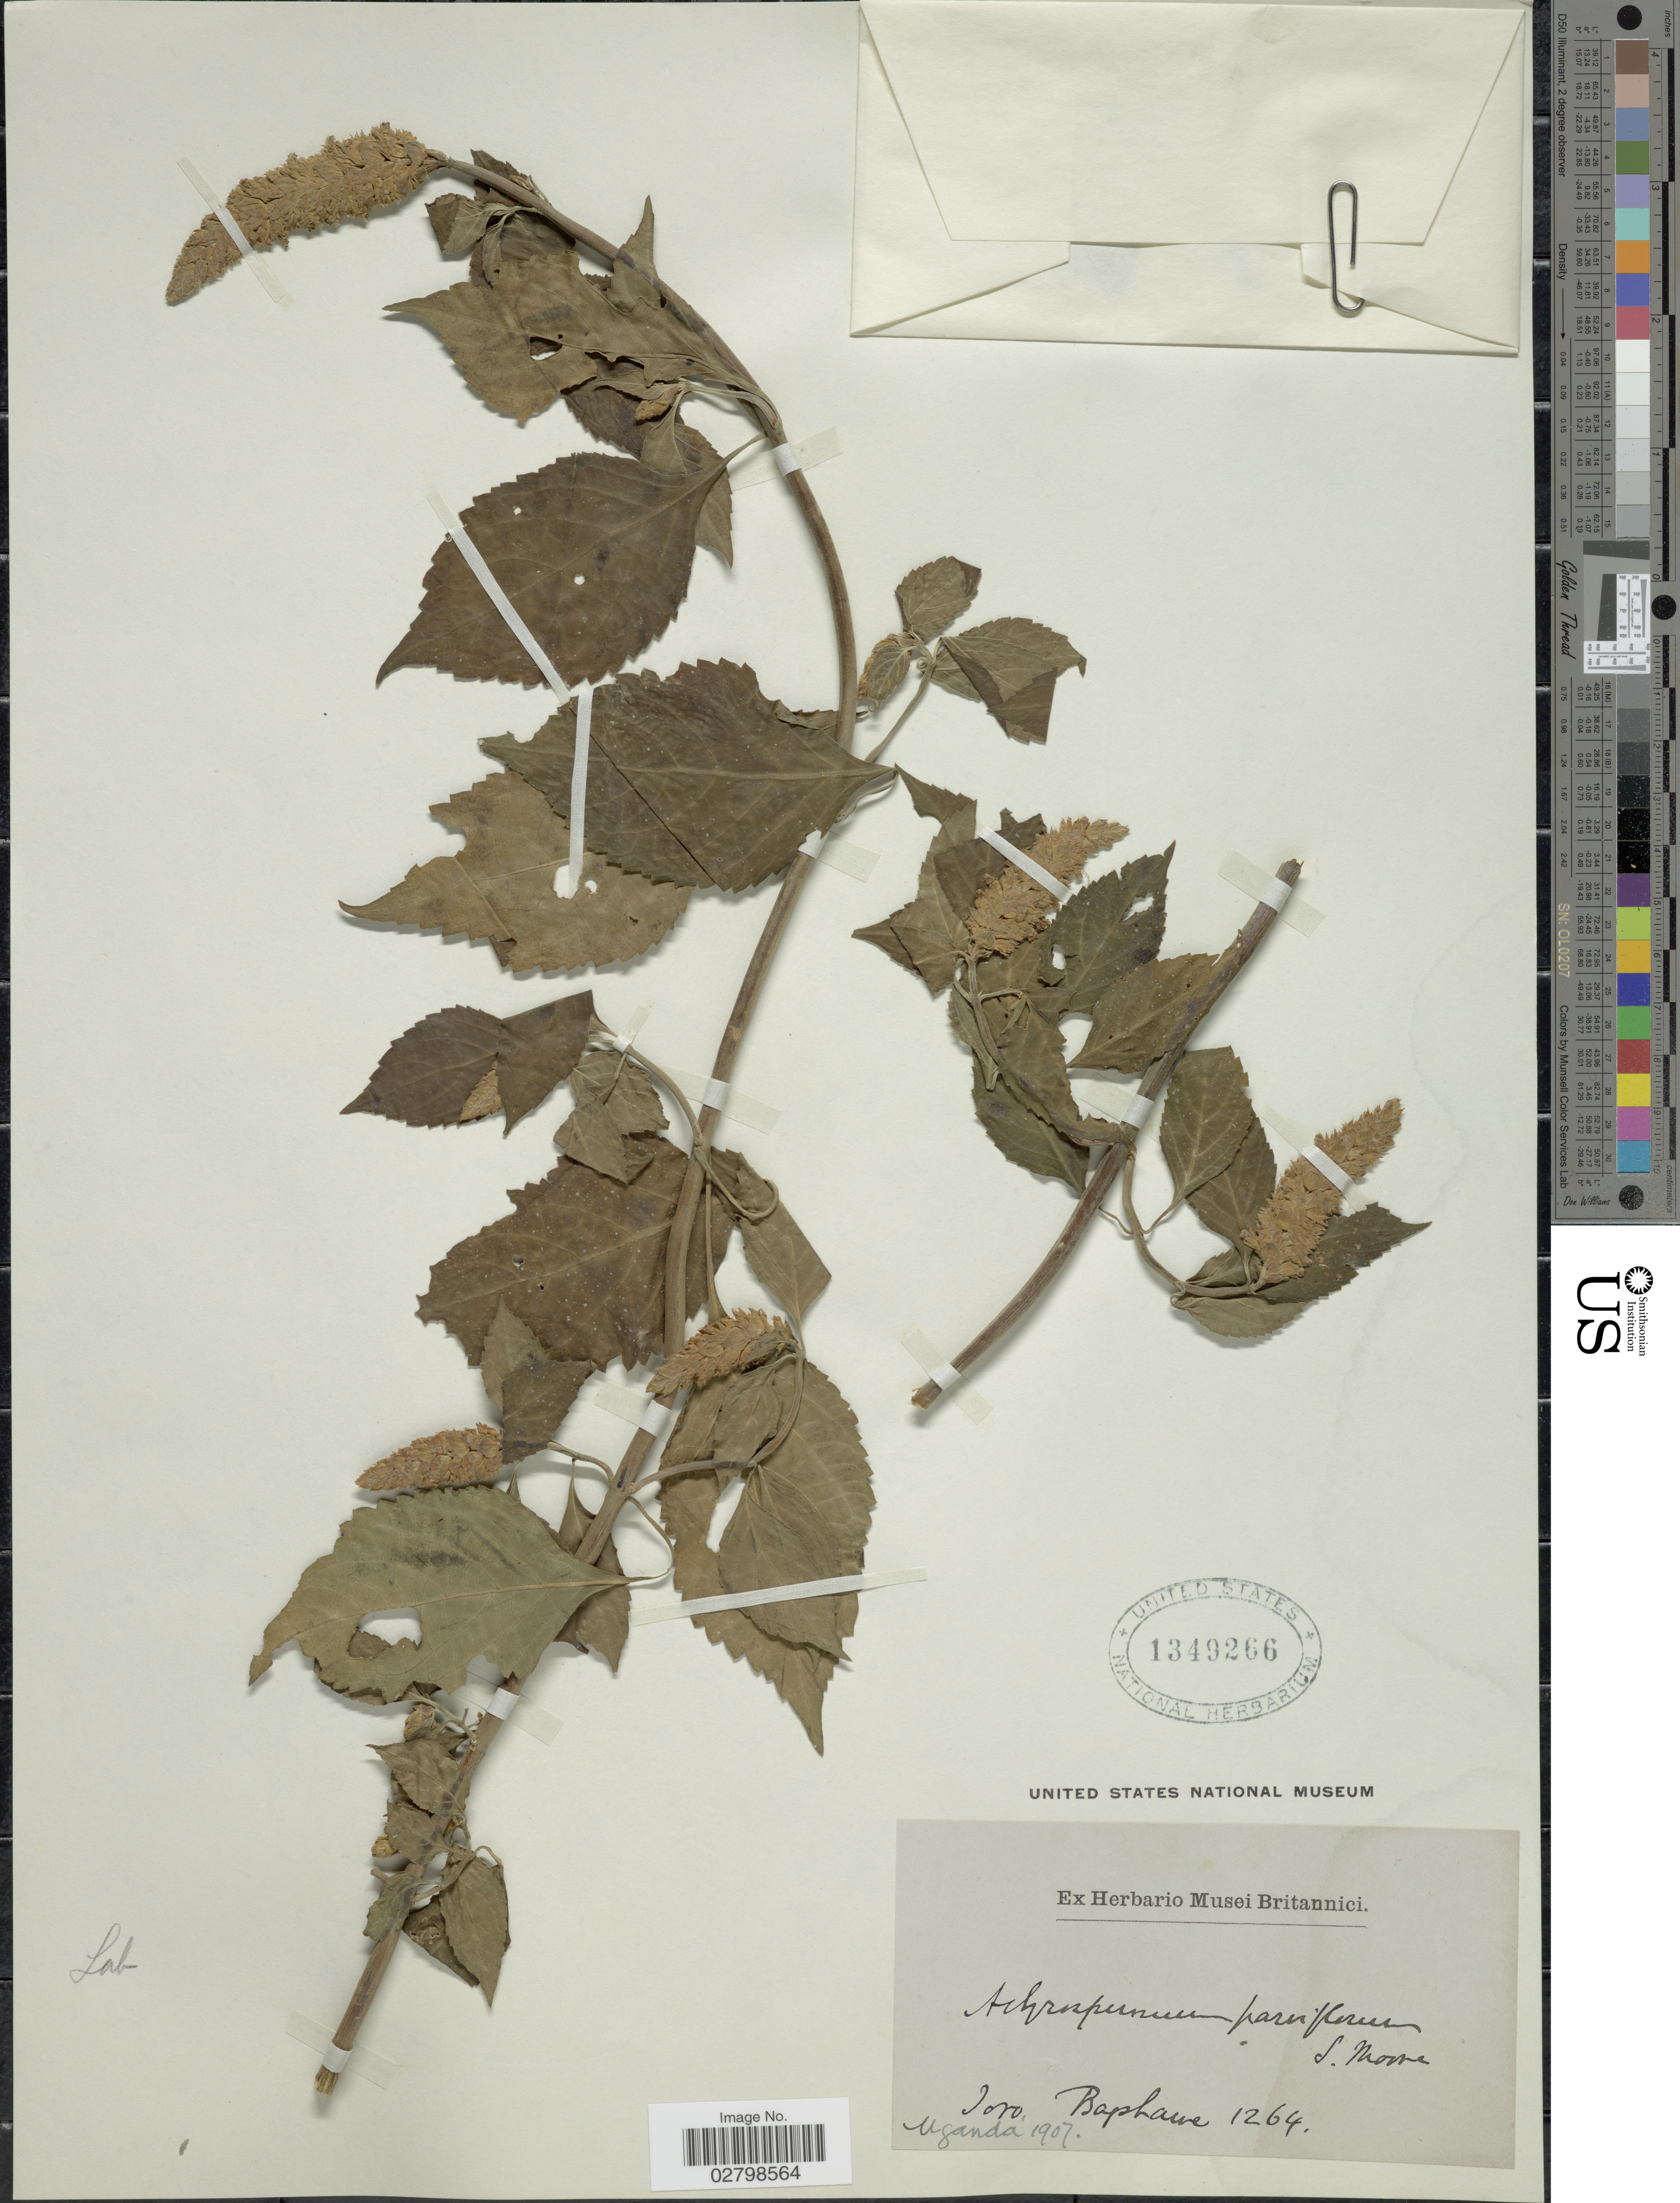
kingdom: Plantae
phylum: Tracheophyta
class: Magnoliopsida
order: Lamiales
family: Lamiaceae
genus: Achyrospermum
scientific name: Achyrospermum parviflorum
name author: S. Moore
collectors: Bagshawe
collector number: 1264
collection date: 1907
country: Uganda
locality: Toro.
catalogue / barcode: US 1349266